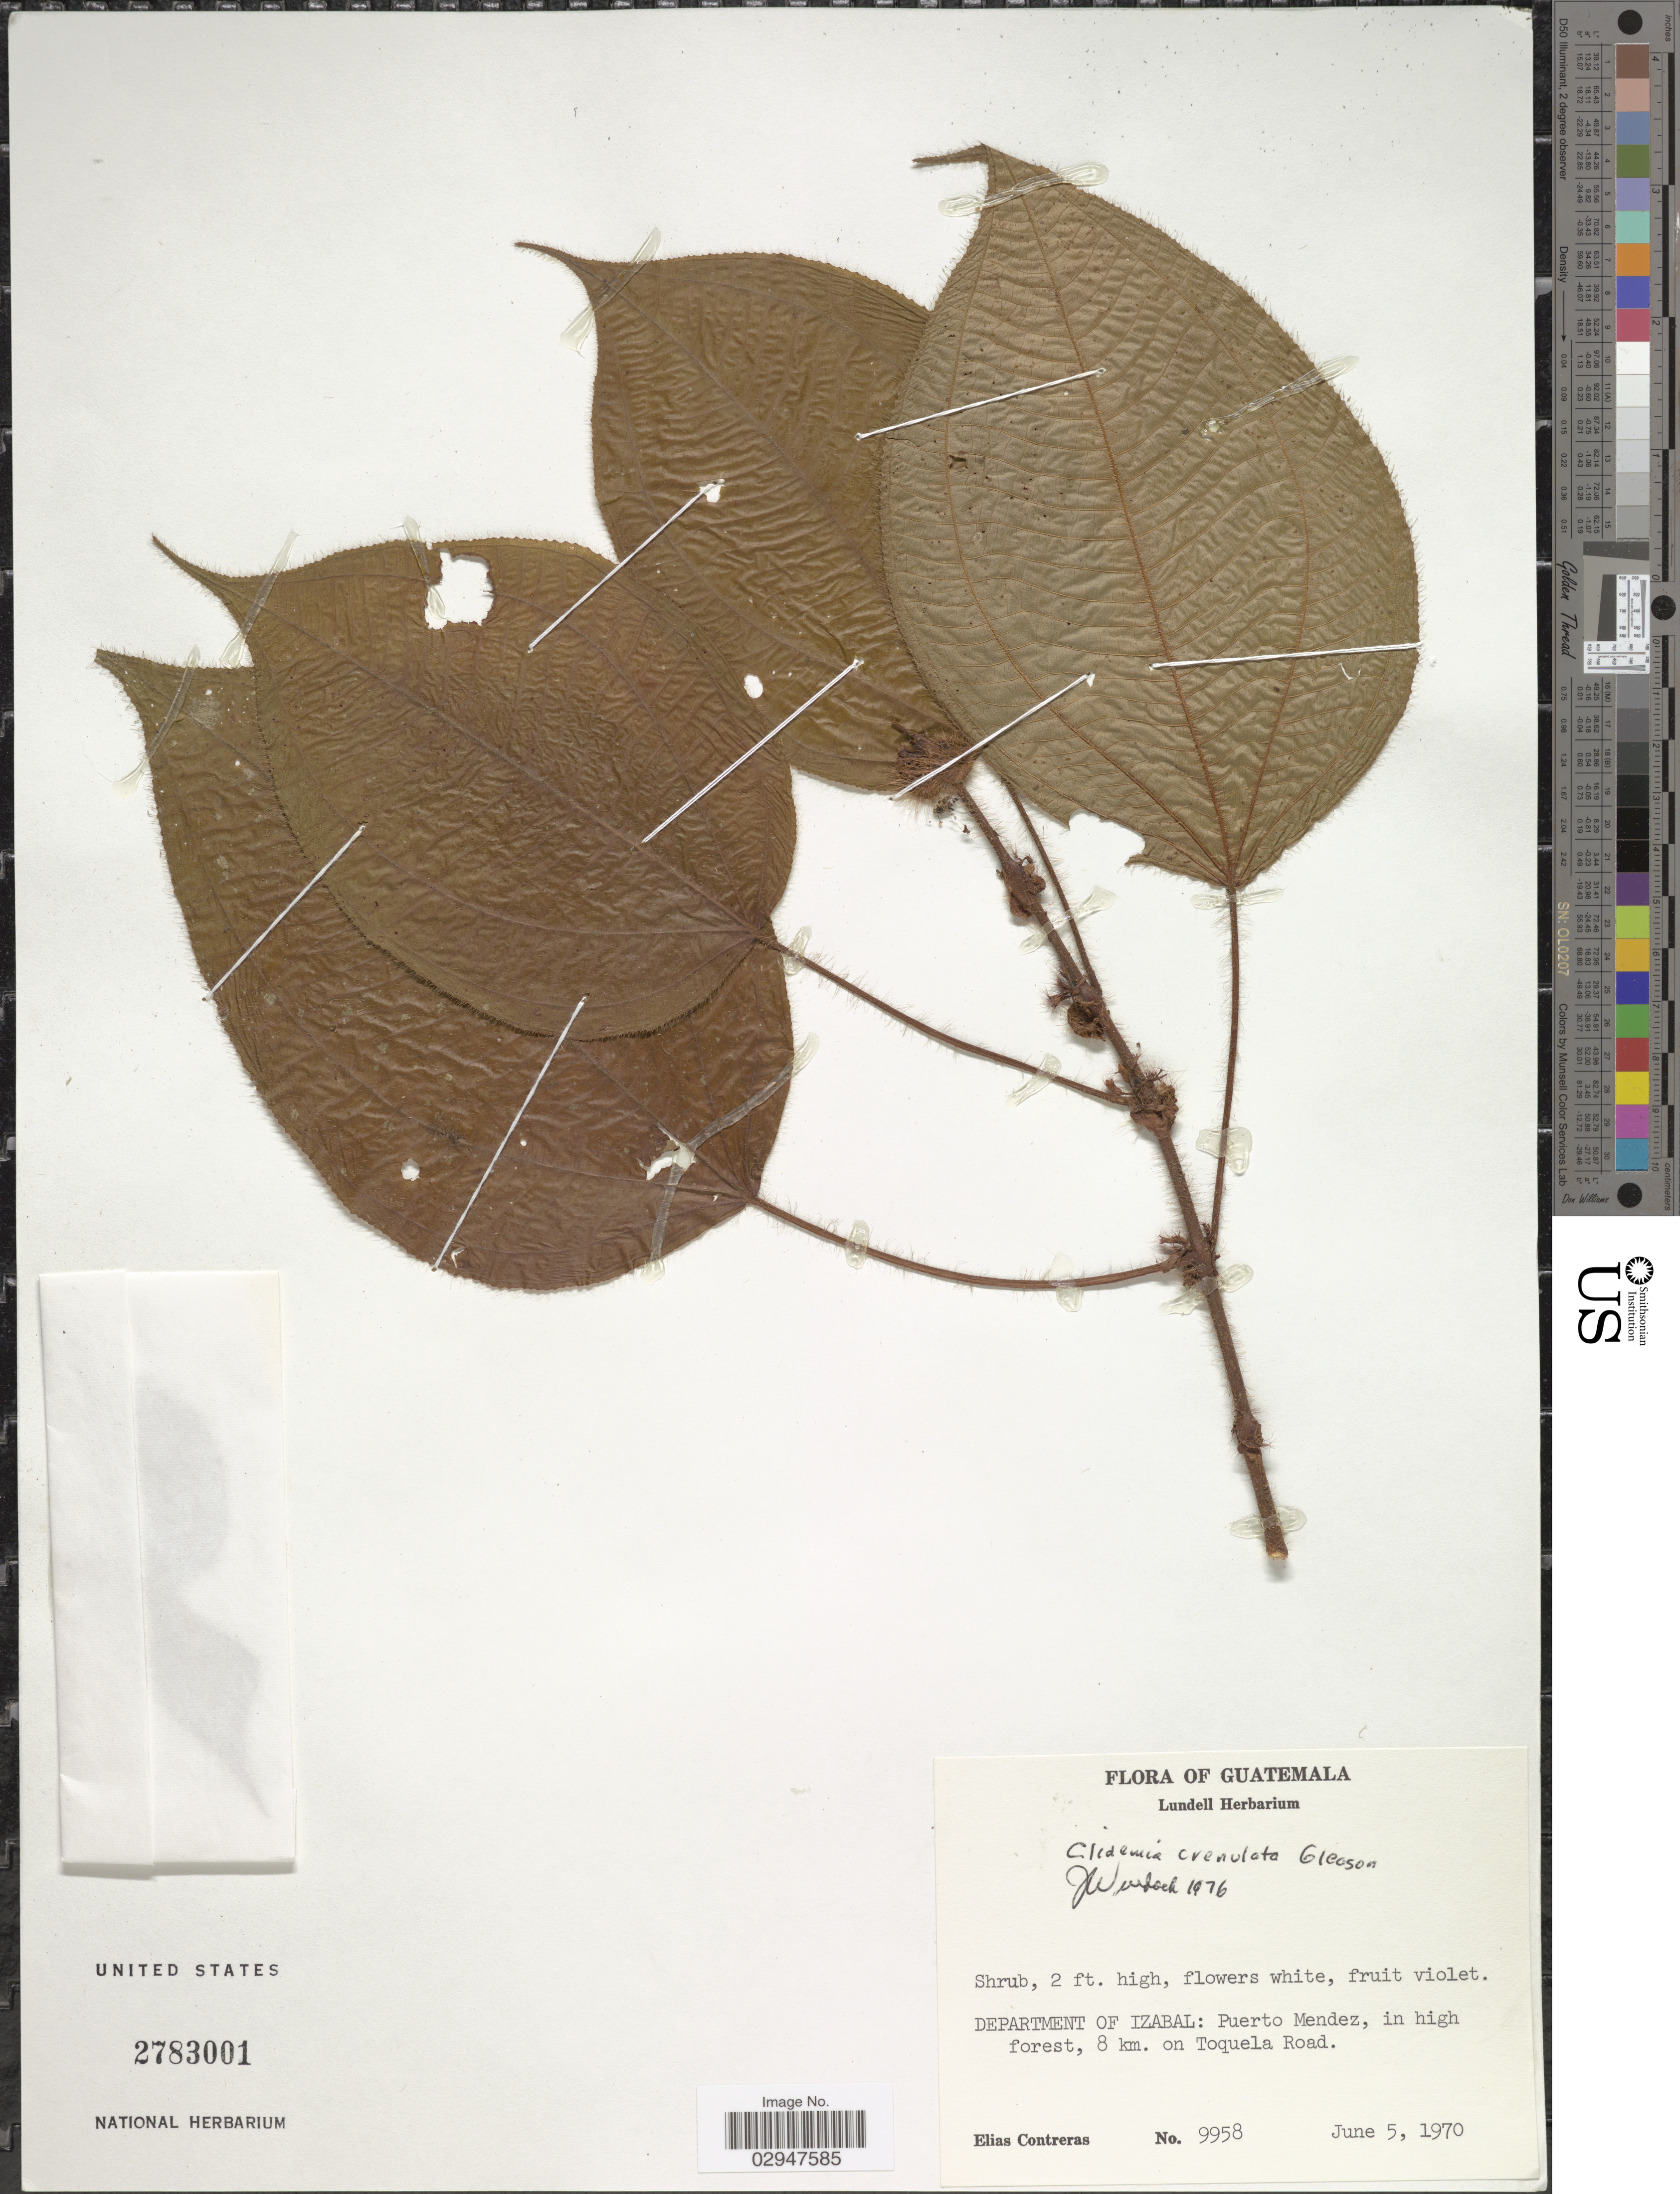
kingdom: Plantae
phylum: Tracheophyta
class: Magnoliopsida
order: Myrtales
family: Melastomataceae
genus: Clidemia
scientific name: Clidemia crenulata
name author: Gleason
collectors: E. Contreras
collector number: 9958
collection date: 1970-06-05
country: Guatemala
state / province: Izabal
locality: Department of Izabal: Puerto Mendez, 8 km. on Toquela Road.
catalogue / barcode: US 2783001